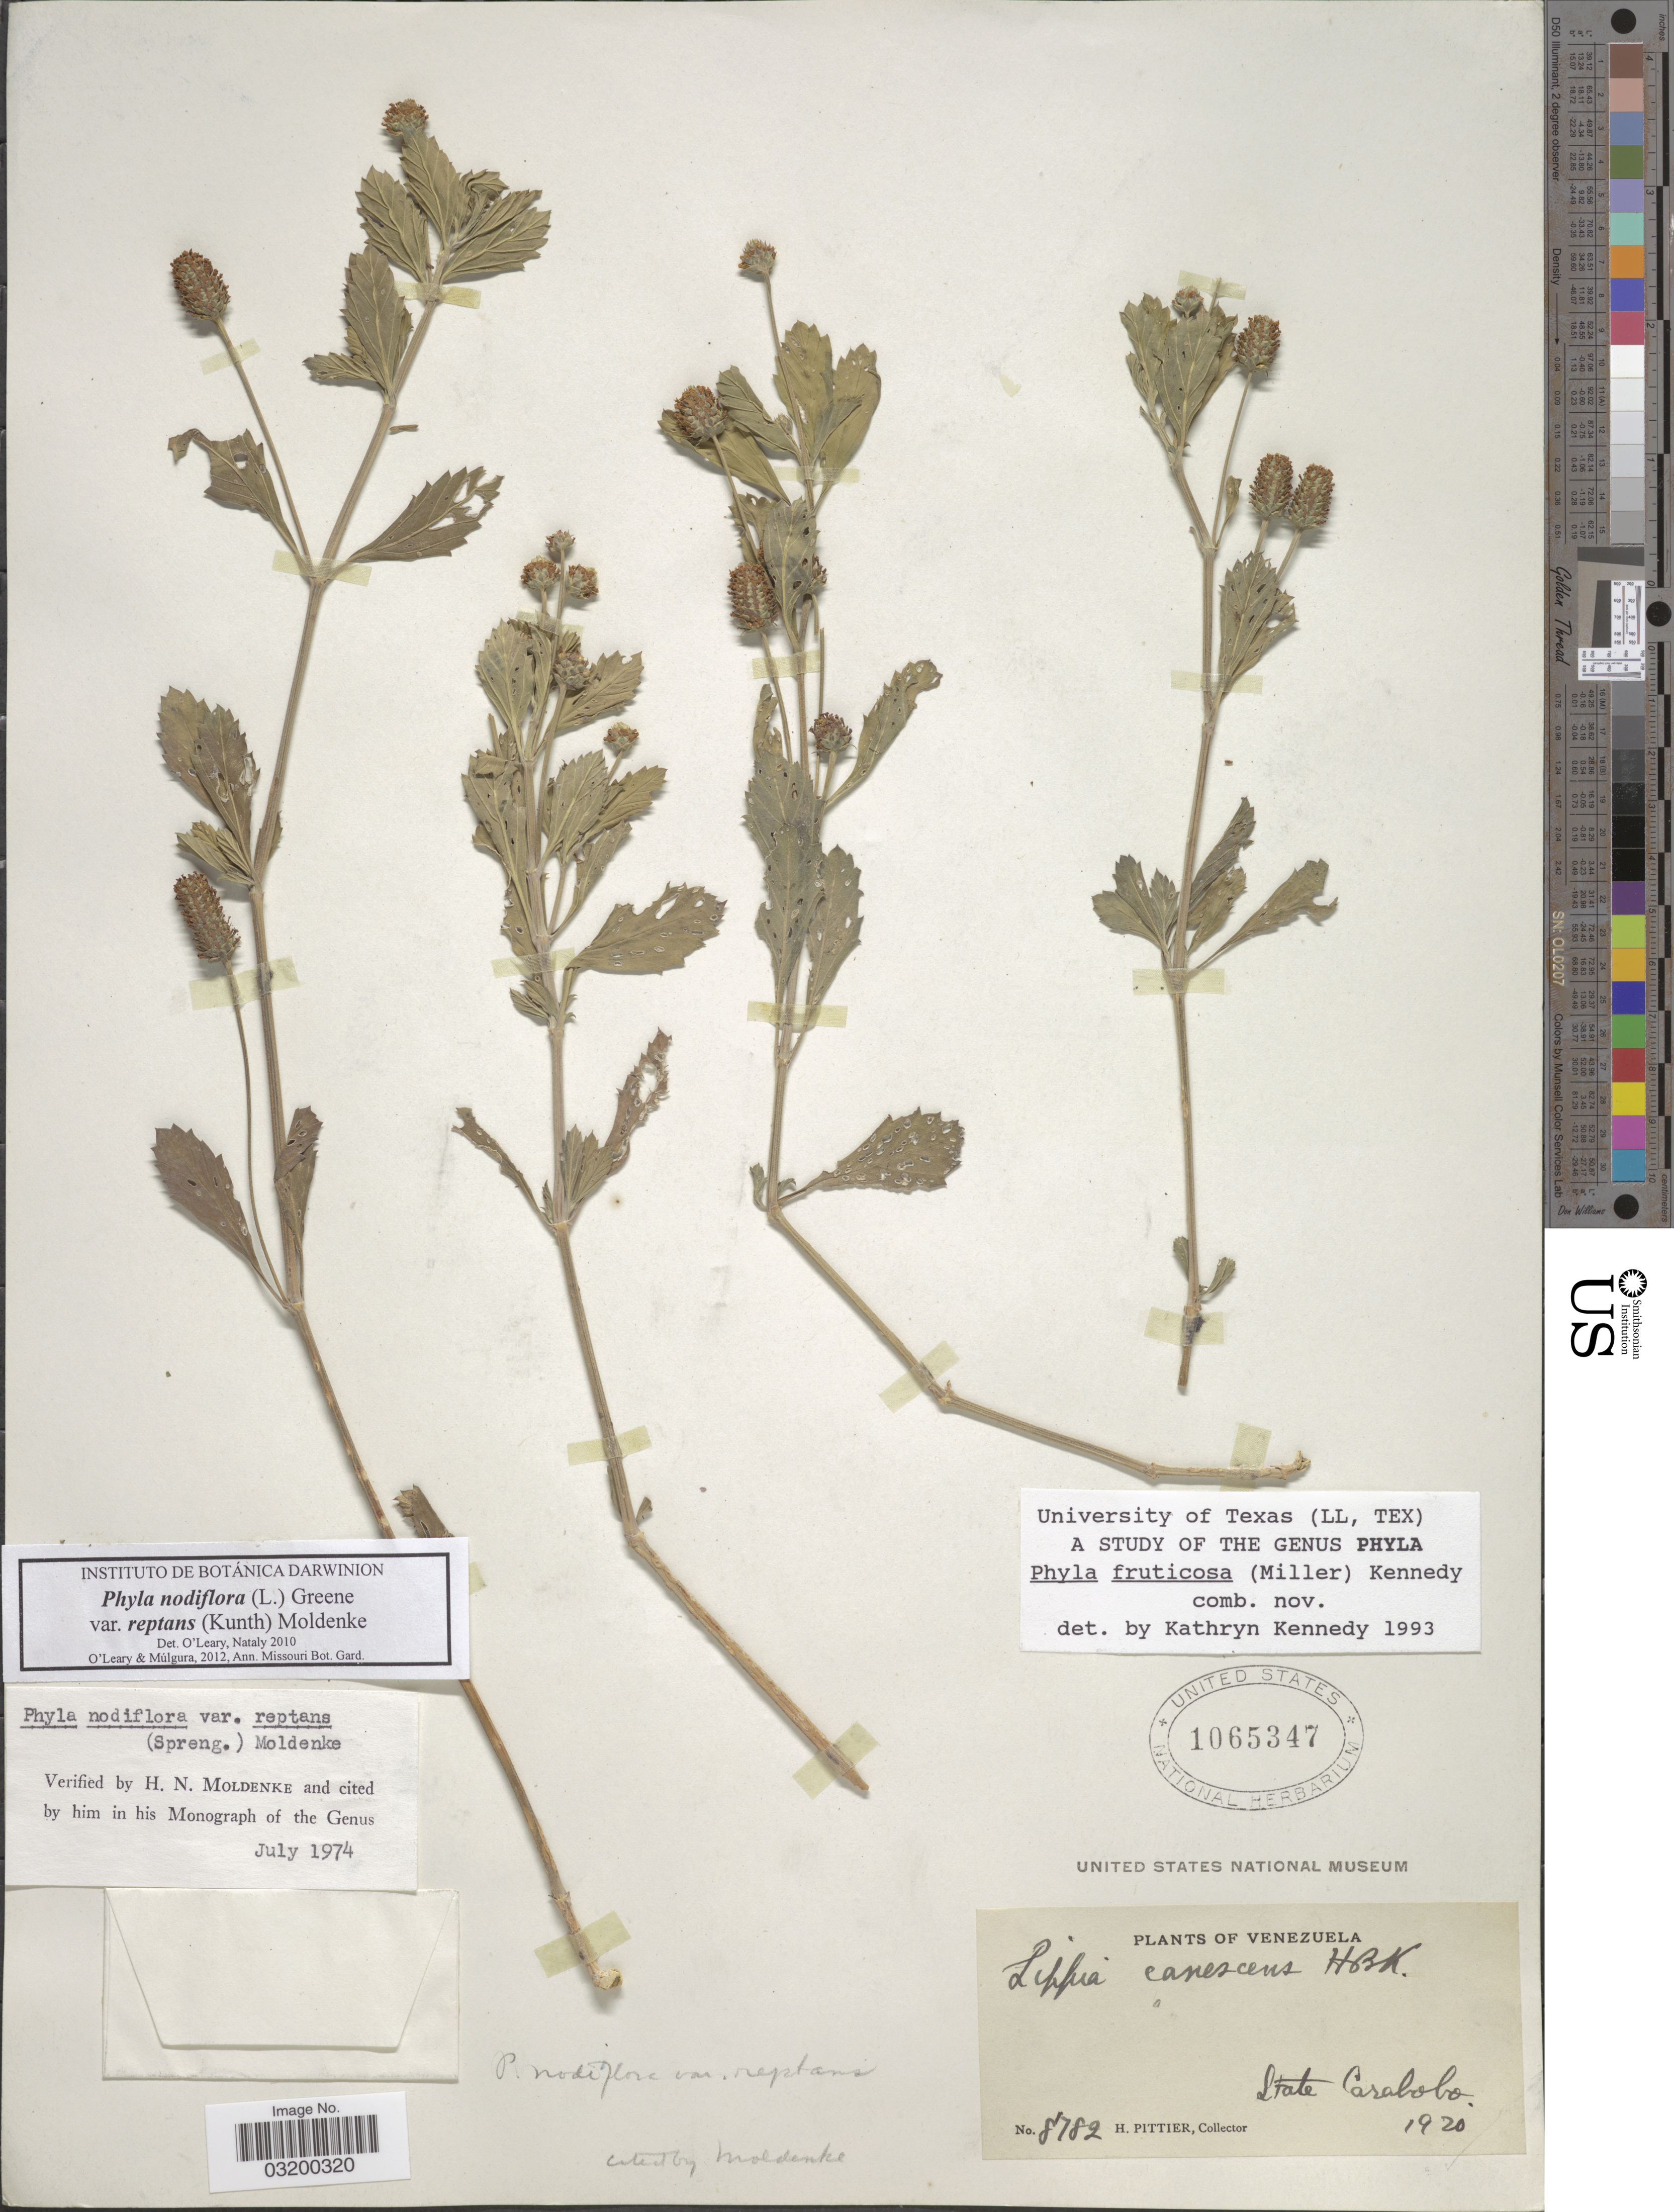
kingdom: Plantae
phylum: Tracheophyta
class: Magnoliopsida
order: Lamiales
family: Verbenaceae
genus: Phyla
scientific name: Phyla nodiflora var. reptans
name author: (Kunth) Moldenke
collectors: H. F. Pittier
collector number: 8782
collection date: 1920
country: Venezuela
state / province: Carabobo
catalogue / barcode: US 1065347